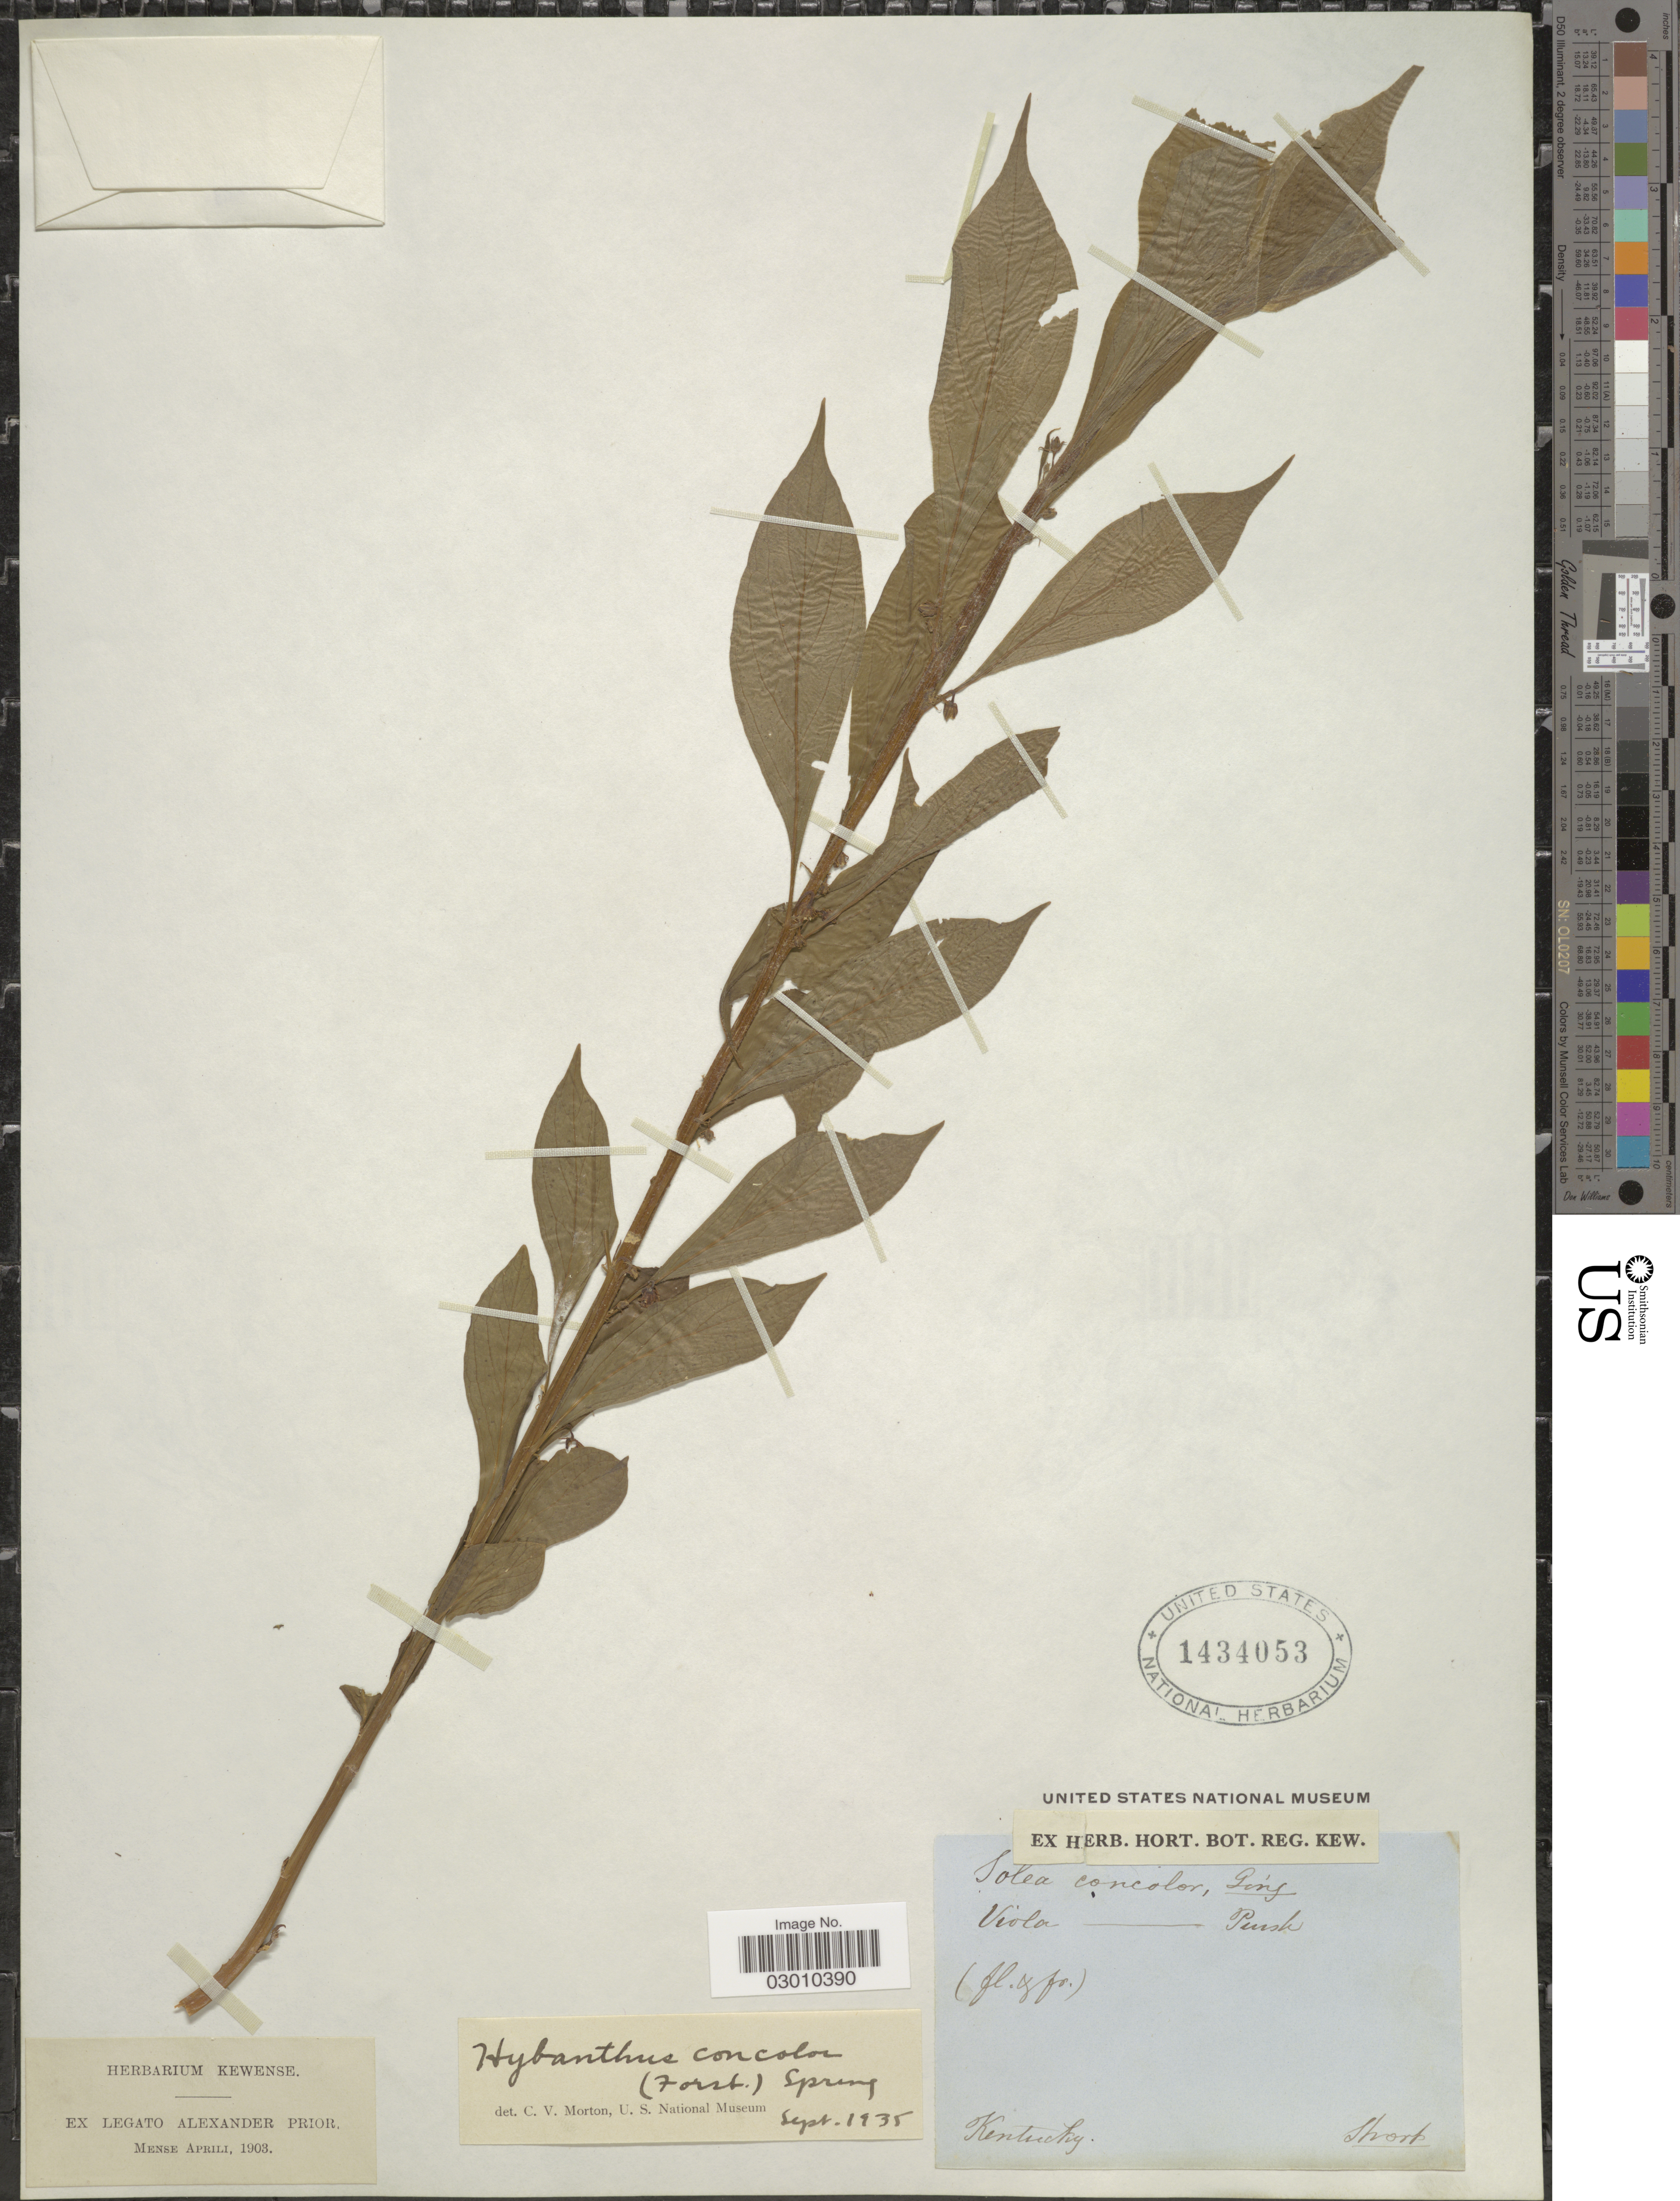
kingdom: Plantae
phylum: Tracheophyta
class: Magnoliopsida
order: Malpighiales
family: Violaceae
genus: Cubelium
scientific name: Cubelium concolor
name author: (T.F. Forst.) Raf. ex Britton & A. Br.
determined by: Strong, Mark T., (BOT), Smithsonian Institution - National Museum of Natural History (UNITED STATES)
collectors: -. Thorp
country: United States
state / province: Kentucky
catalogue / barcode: US 1434053